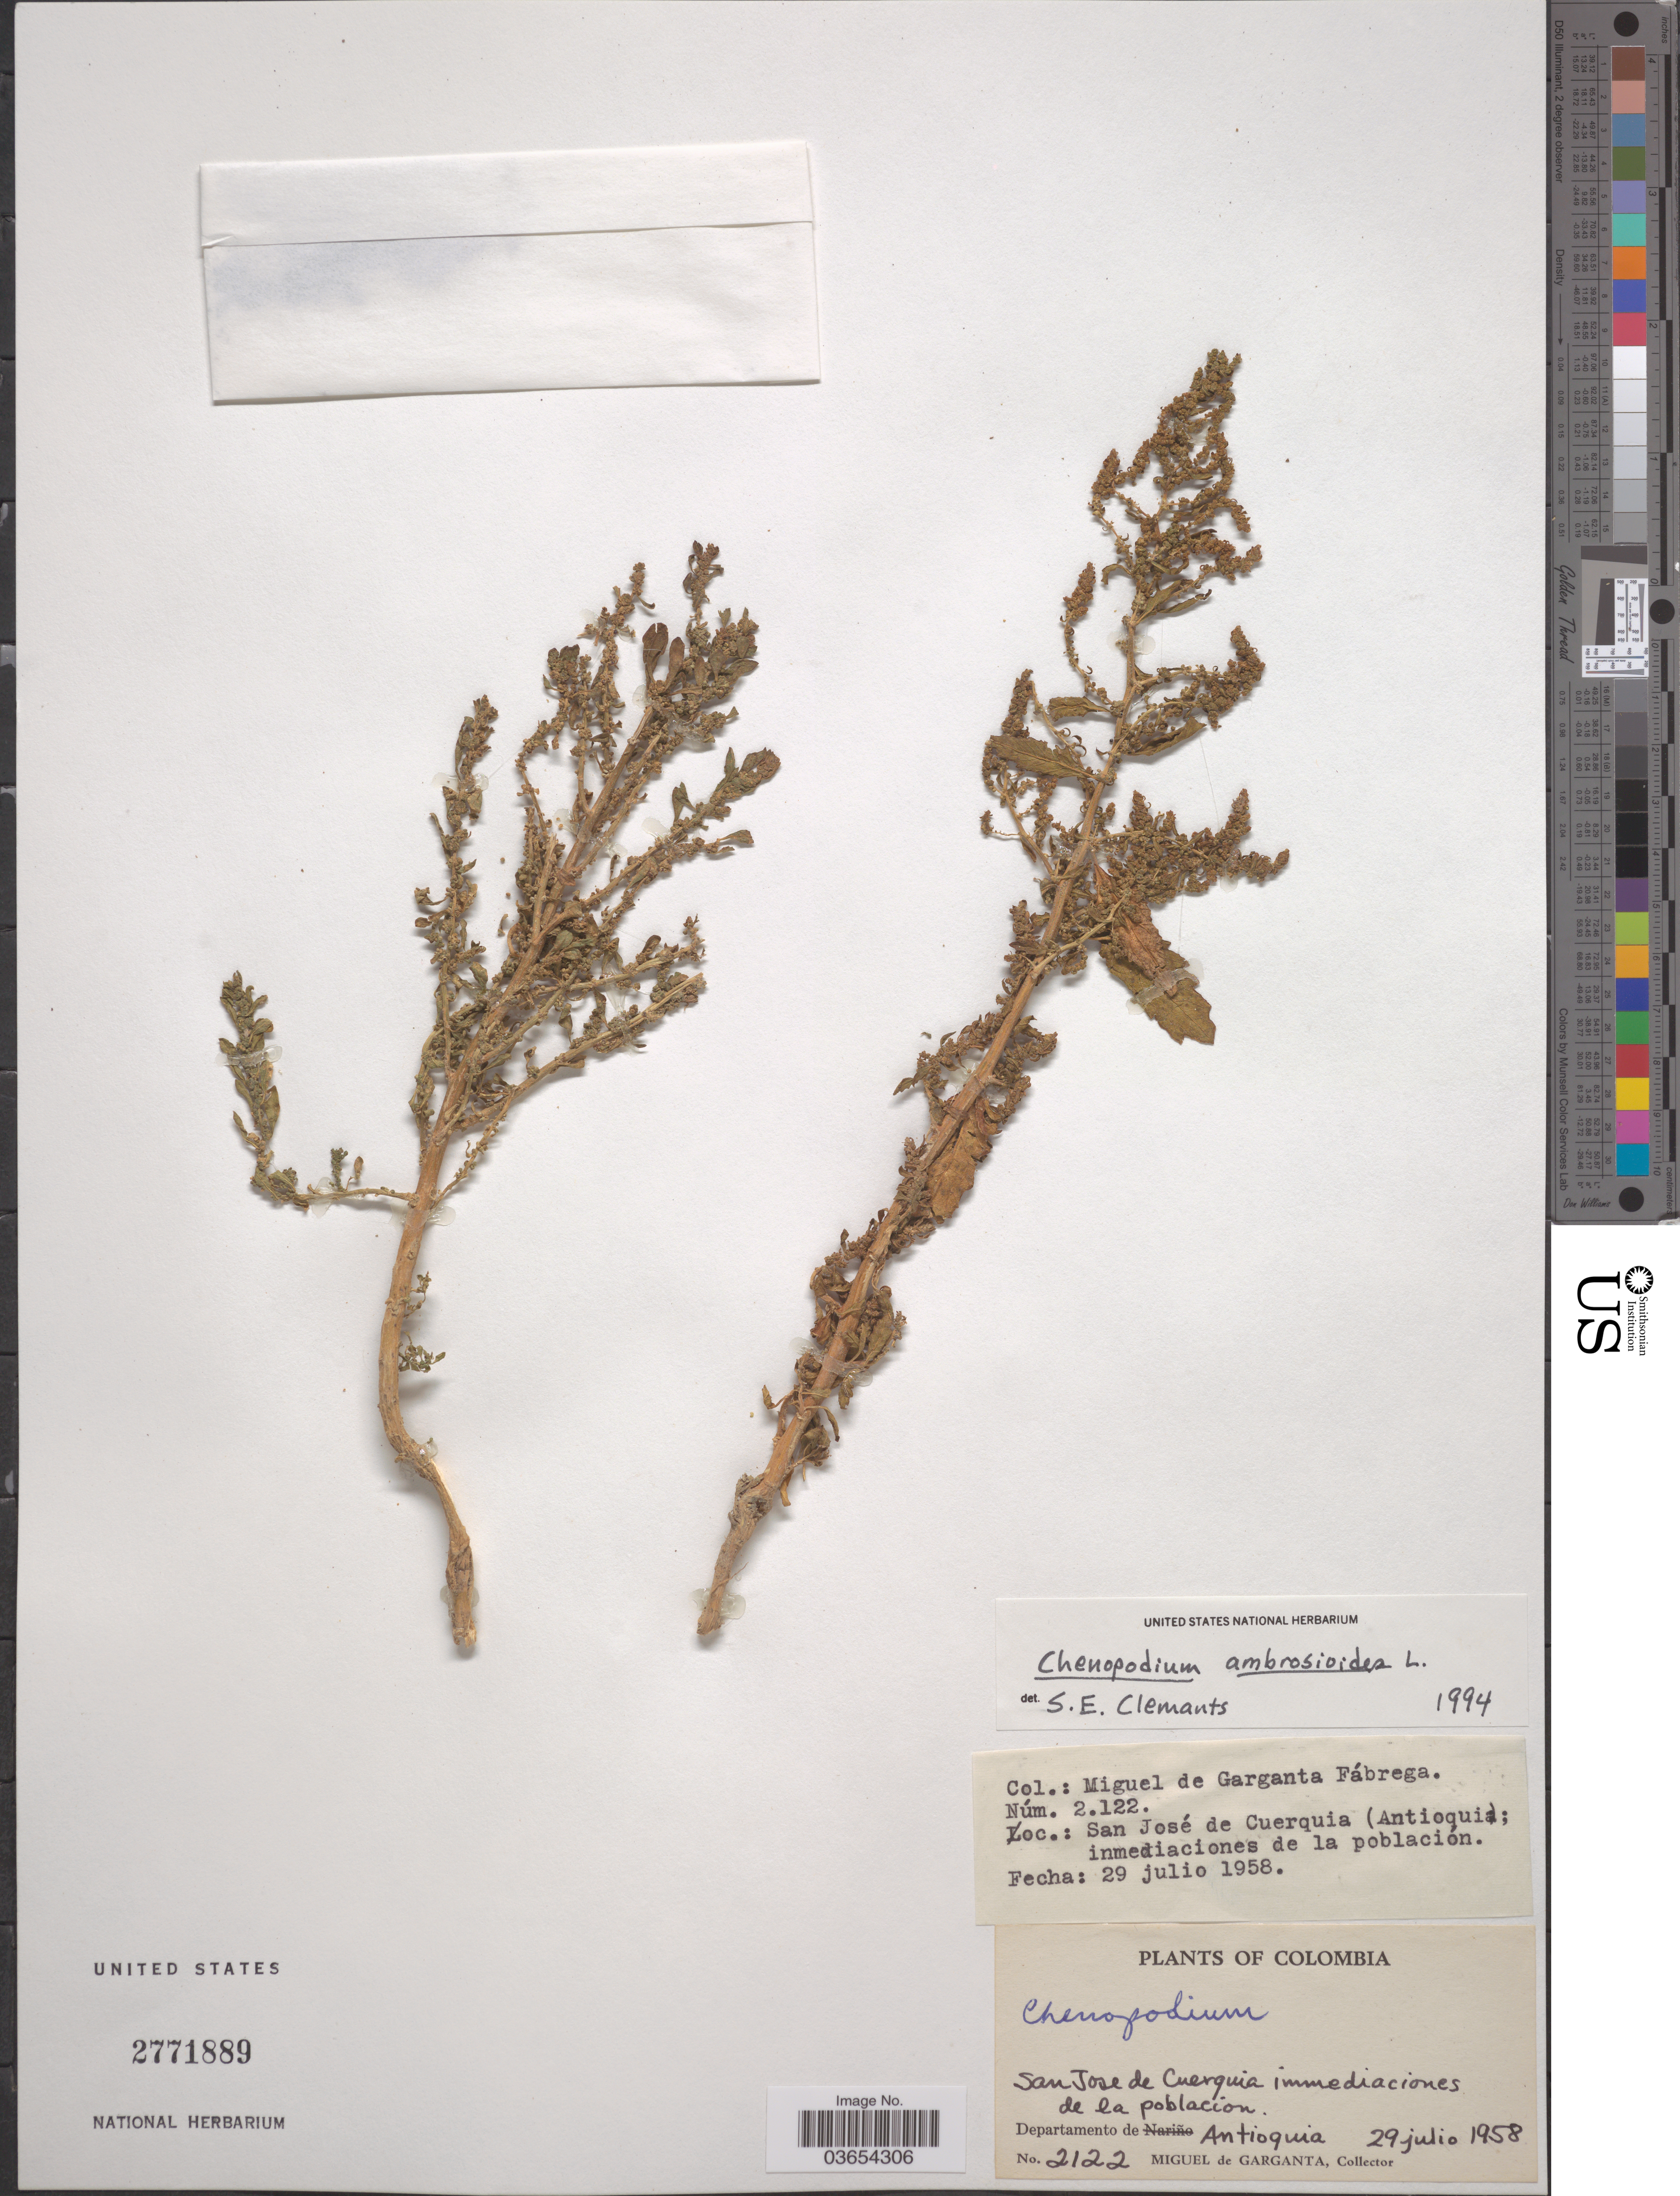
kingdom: Plantae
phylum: Tracheophyta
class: Magnoliopsida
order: Caryophyllales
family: Amaranthaceae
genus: Chenopodium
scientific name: Chenopodium ambrosioides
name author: L.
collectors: M. Fabrega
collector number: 2122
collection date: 1958-07-29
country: Colombia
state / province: Antioquia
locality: San José de Cuerquia (Antioquia); inmediaciones de la población. Departamento de Antioquia.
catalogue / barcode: US 2771889